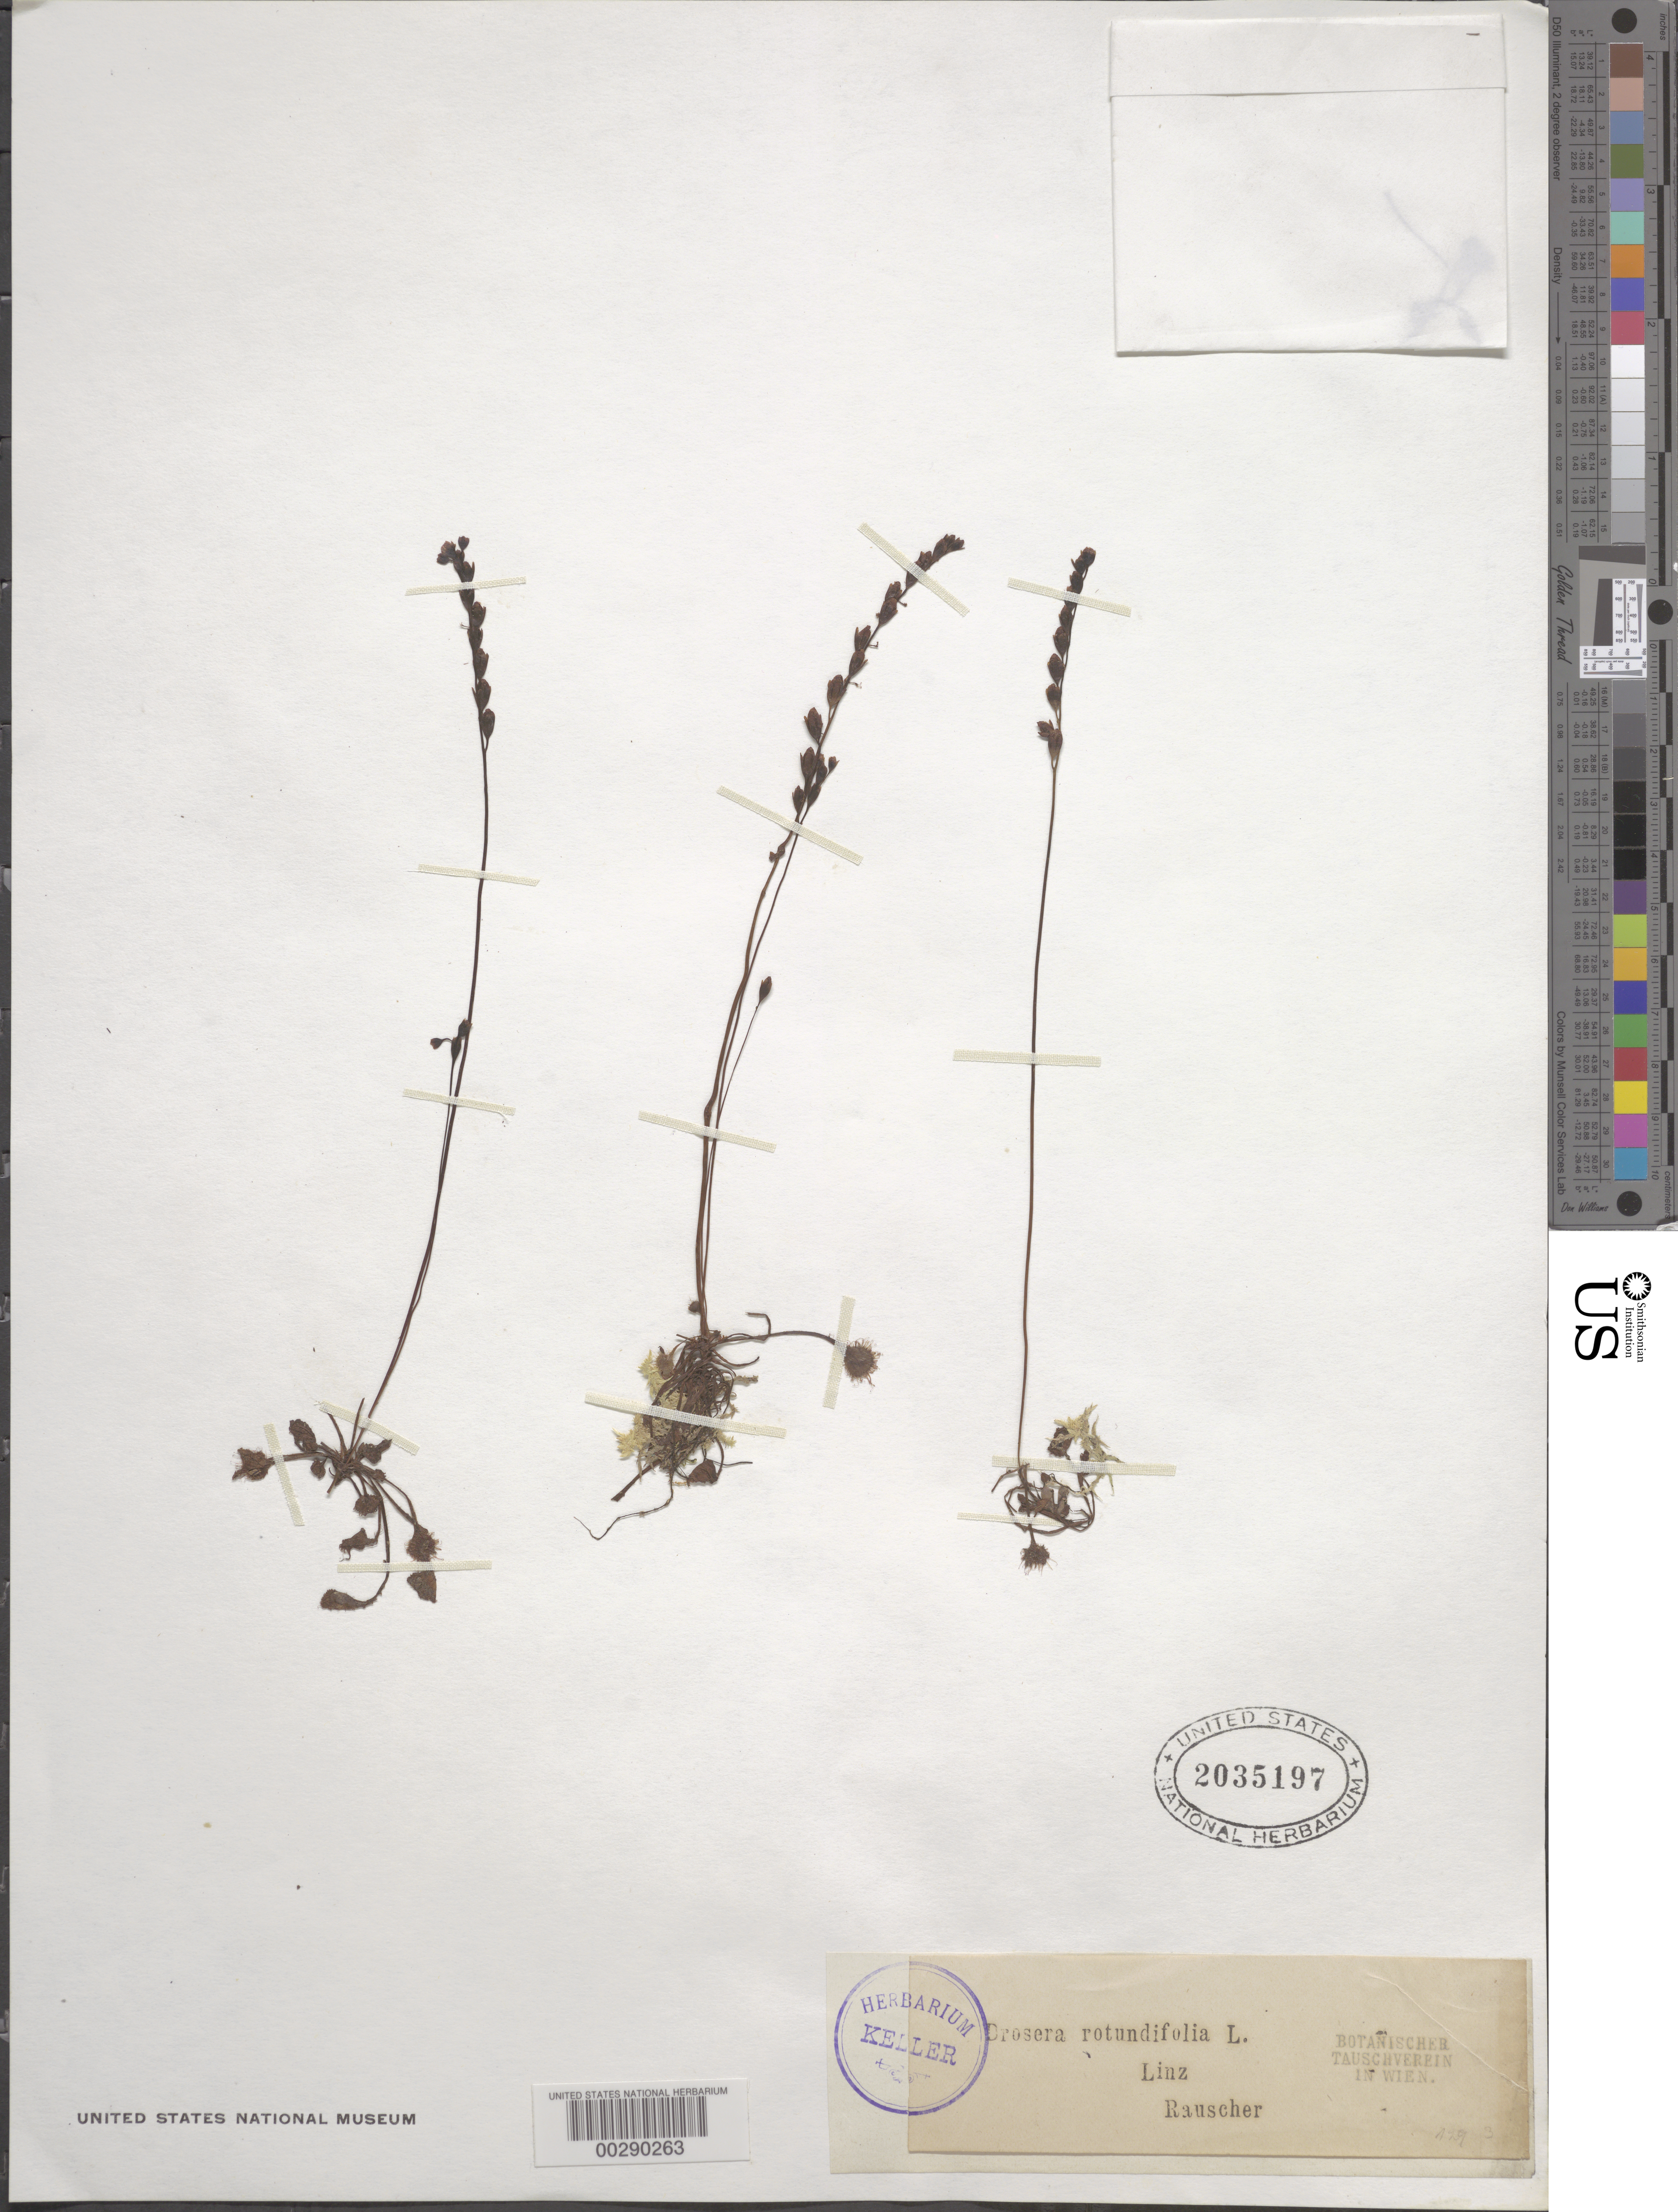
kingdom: Plantae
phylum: Tracheophyta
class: Magnoliopsida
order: Caryophyllales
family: Droseraceae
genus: Drosera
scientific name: Drosera rotundifolia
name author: L.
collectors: -. Rauscher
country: Austria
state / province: Oberosterreich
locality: Linz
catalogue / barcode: US 2035197